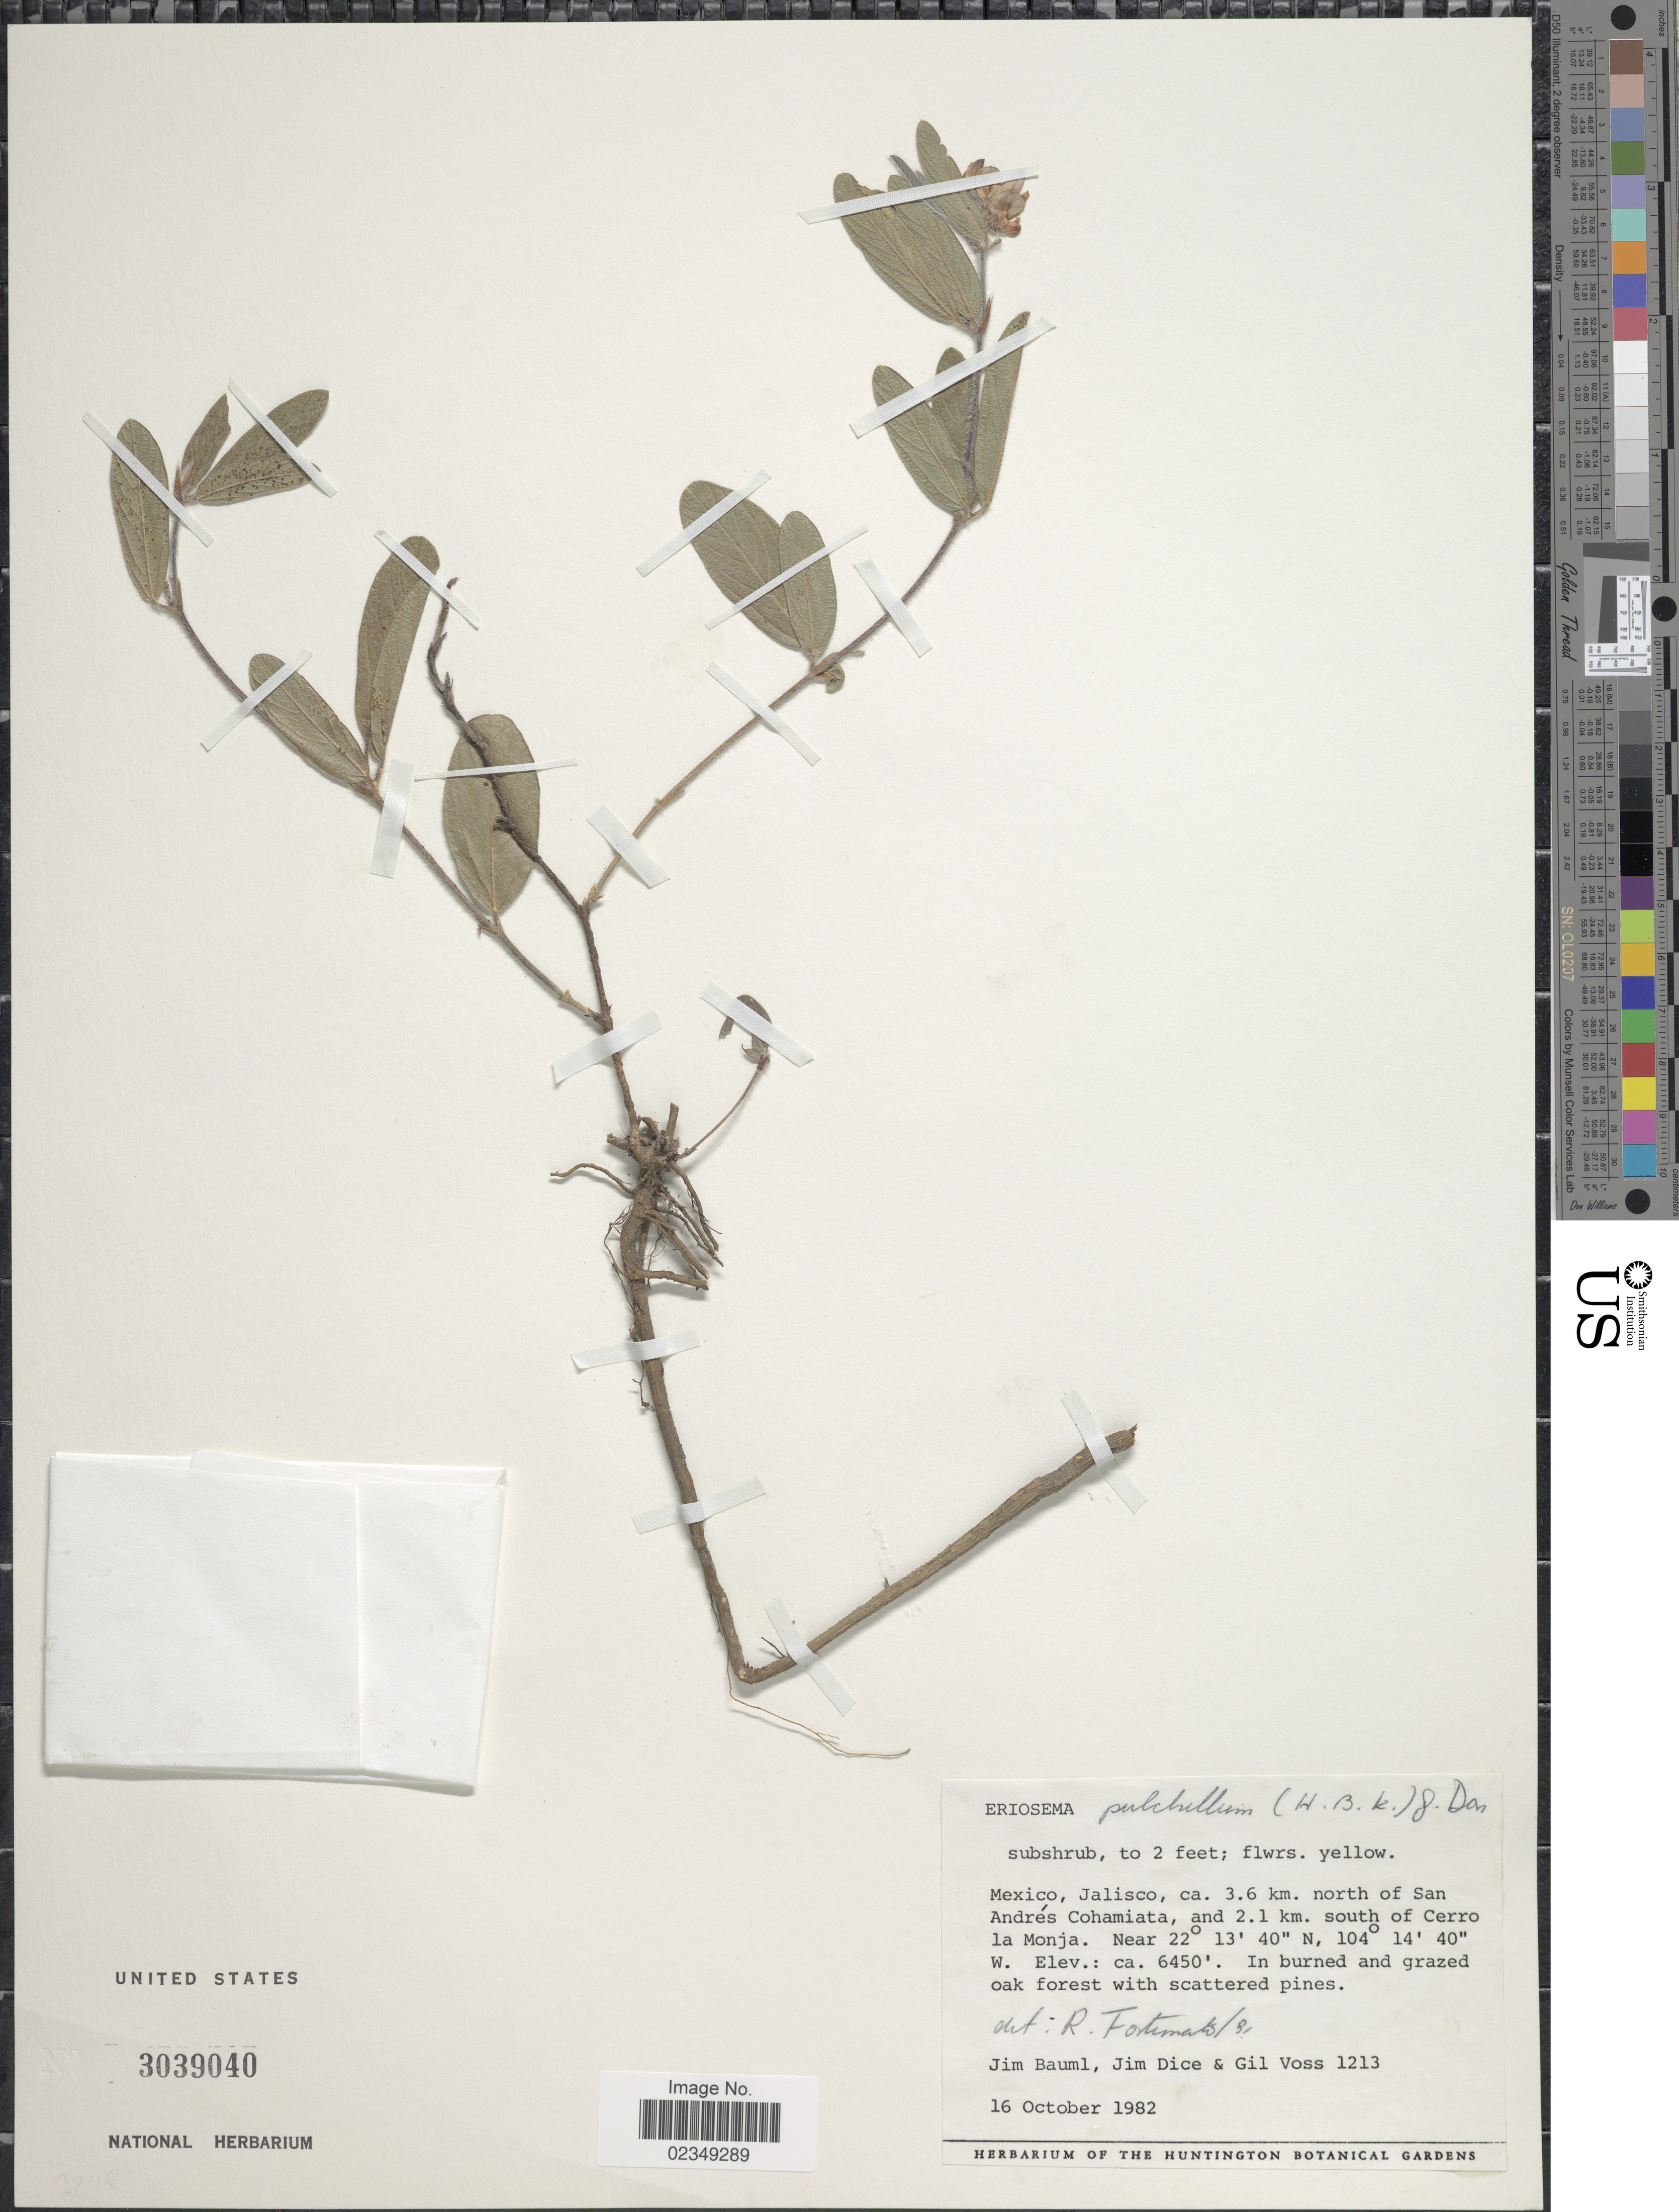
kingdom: Plantae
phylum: Tracheophyta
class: Magnoliopsida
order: Fabales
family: Fabaceae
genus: Eriosema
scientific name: Eriosema pulchellum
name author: (Kunth) G. Don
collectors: J. Bauml, J. Dice & G. Voss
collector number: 1213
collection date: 1982-10-16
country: Mexico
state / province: Jalisco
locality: Ca. 3.6 km. north of San Andres Cohamiata, and 2.1 km. south of Cerro la Monja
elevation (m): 1966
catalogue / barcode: US 3039040